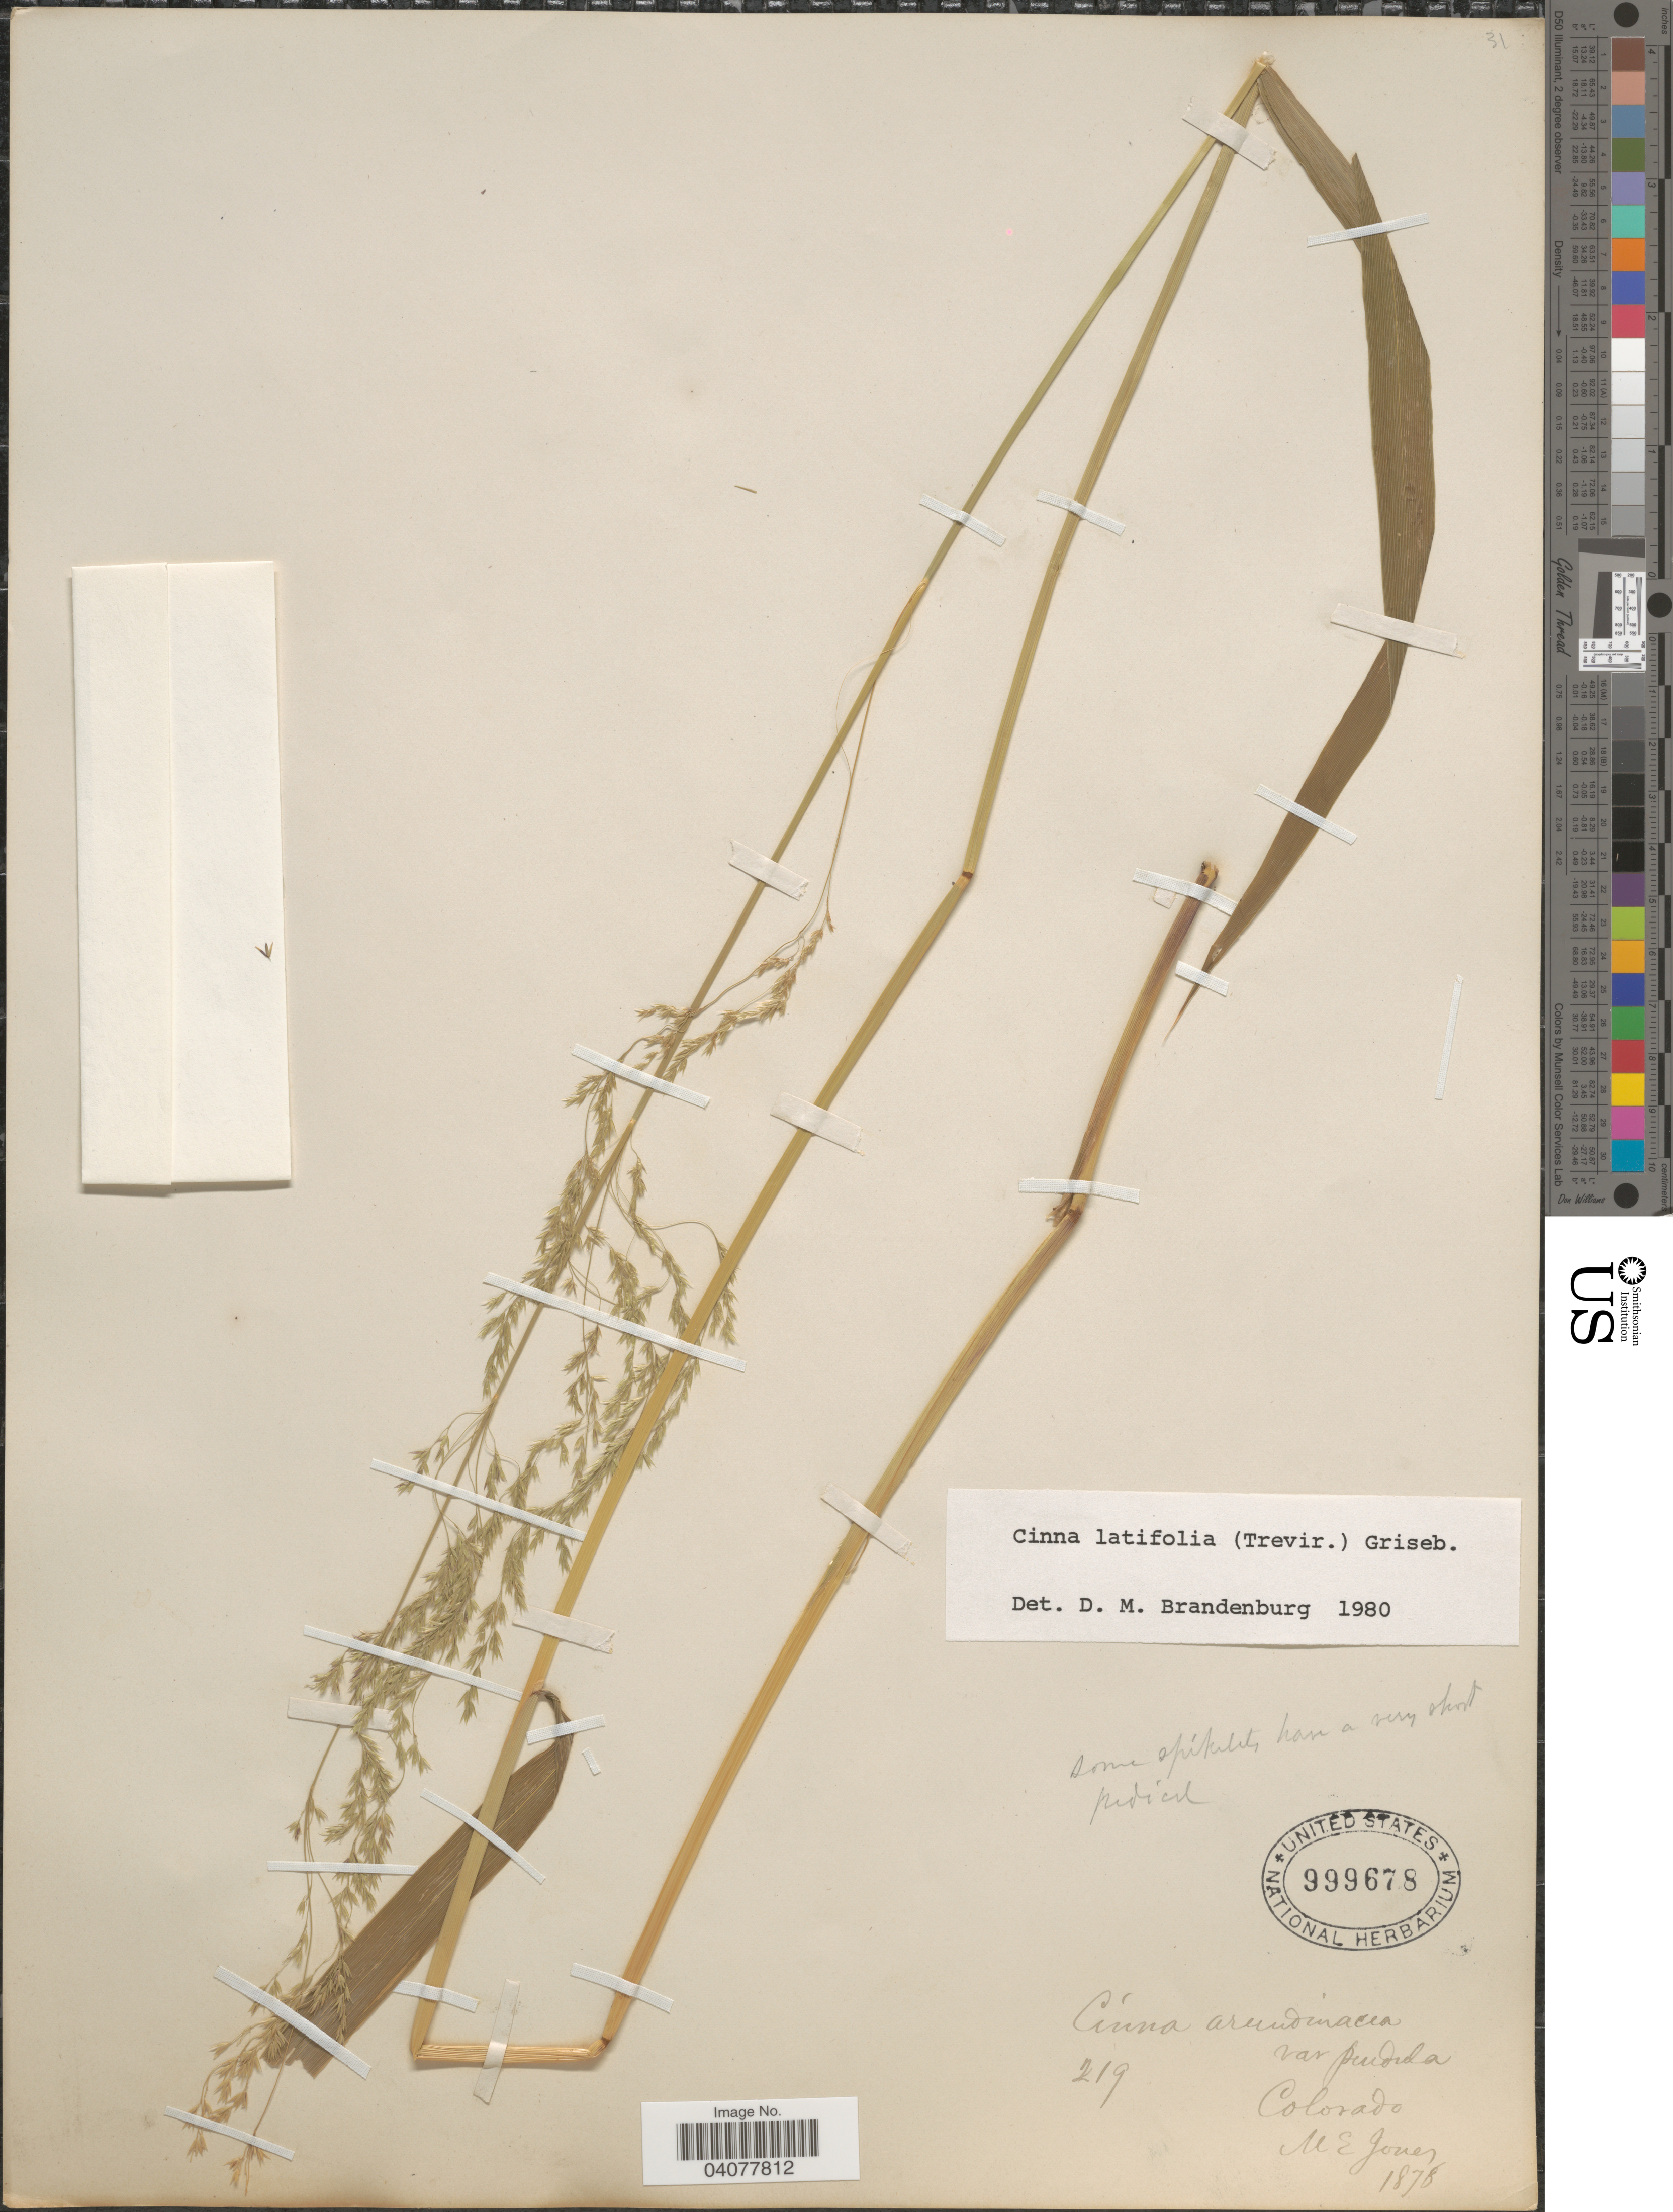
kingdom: Plantae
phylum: Tracheophyta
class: Liliopsida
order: Poales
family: Poaceae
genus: Cinna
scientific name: Cinna latifolia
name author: (Trevir. ex Goeppert) Griseb.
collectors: M. E. Jones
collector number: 219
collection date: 1878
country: United States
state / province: Colorado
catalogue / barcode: US 999678